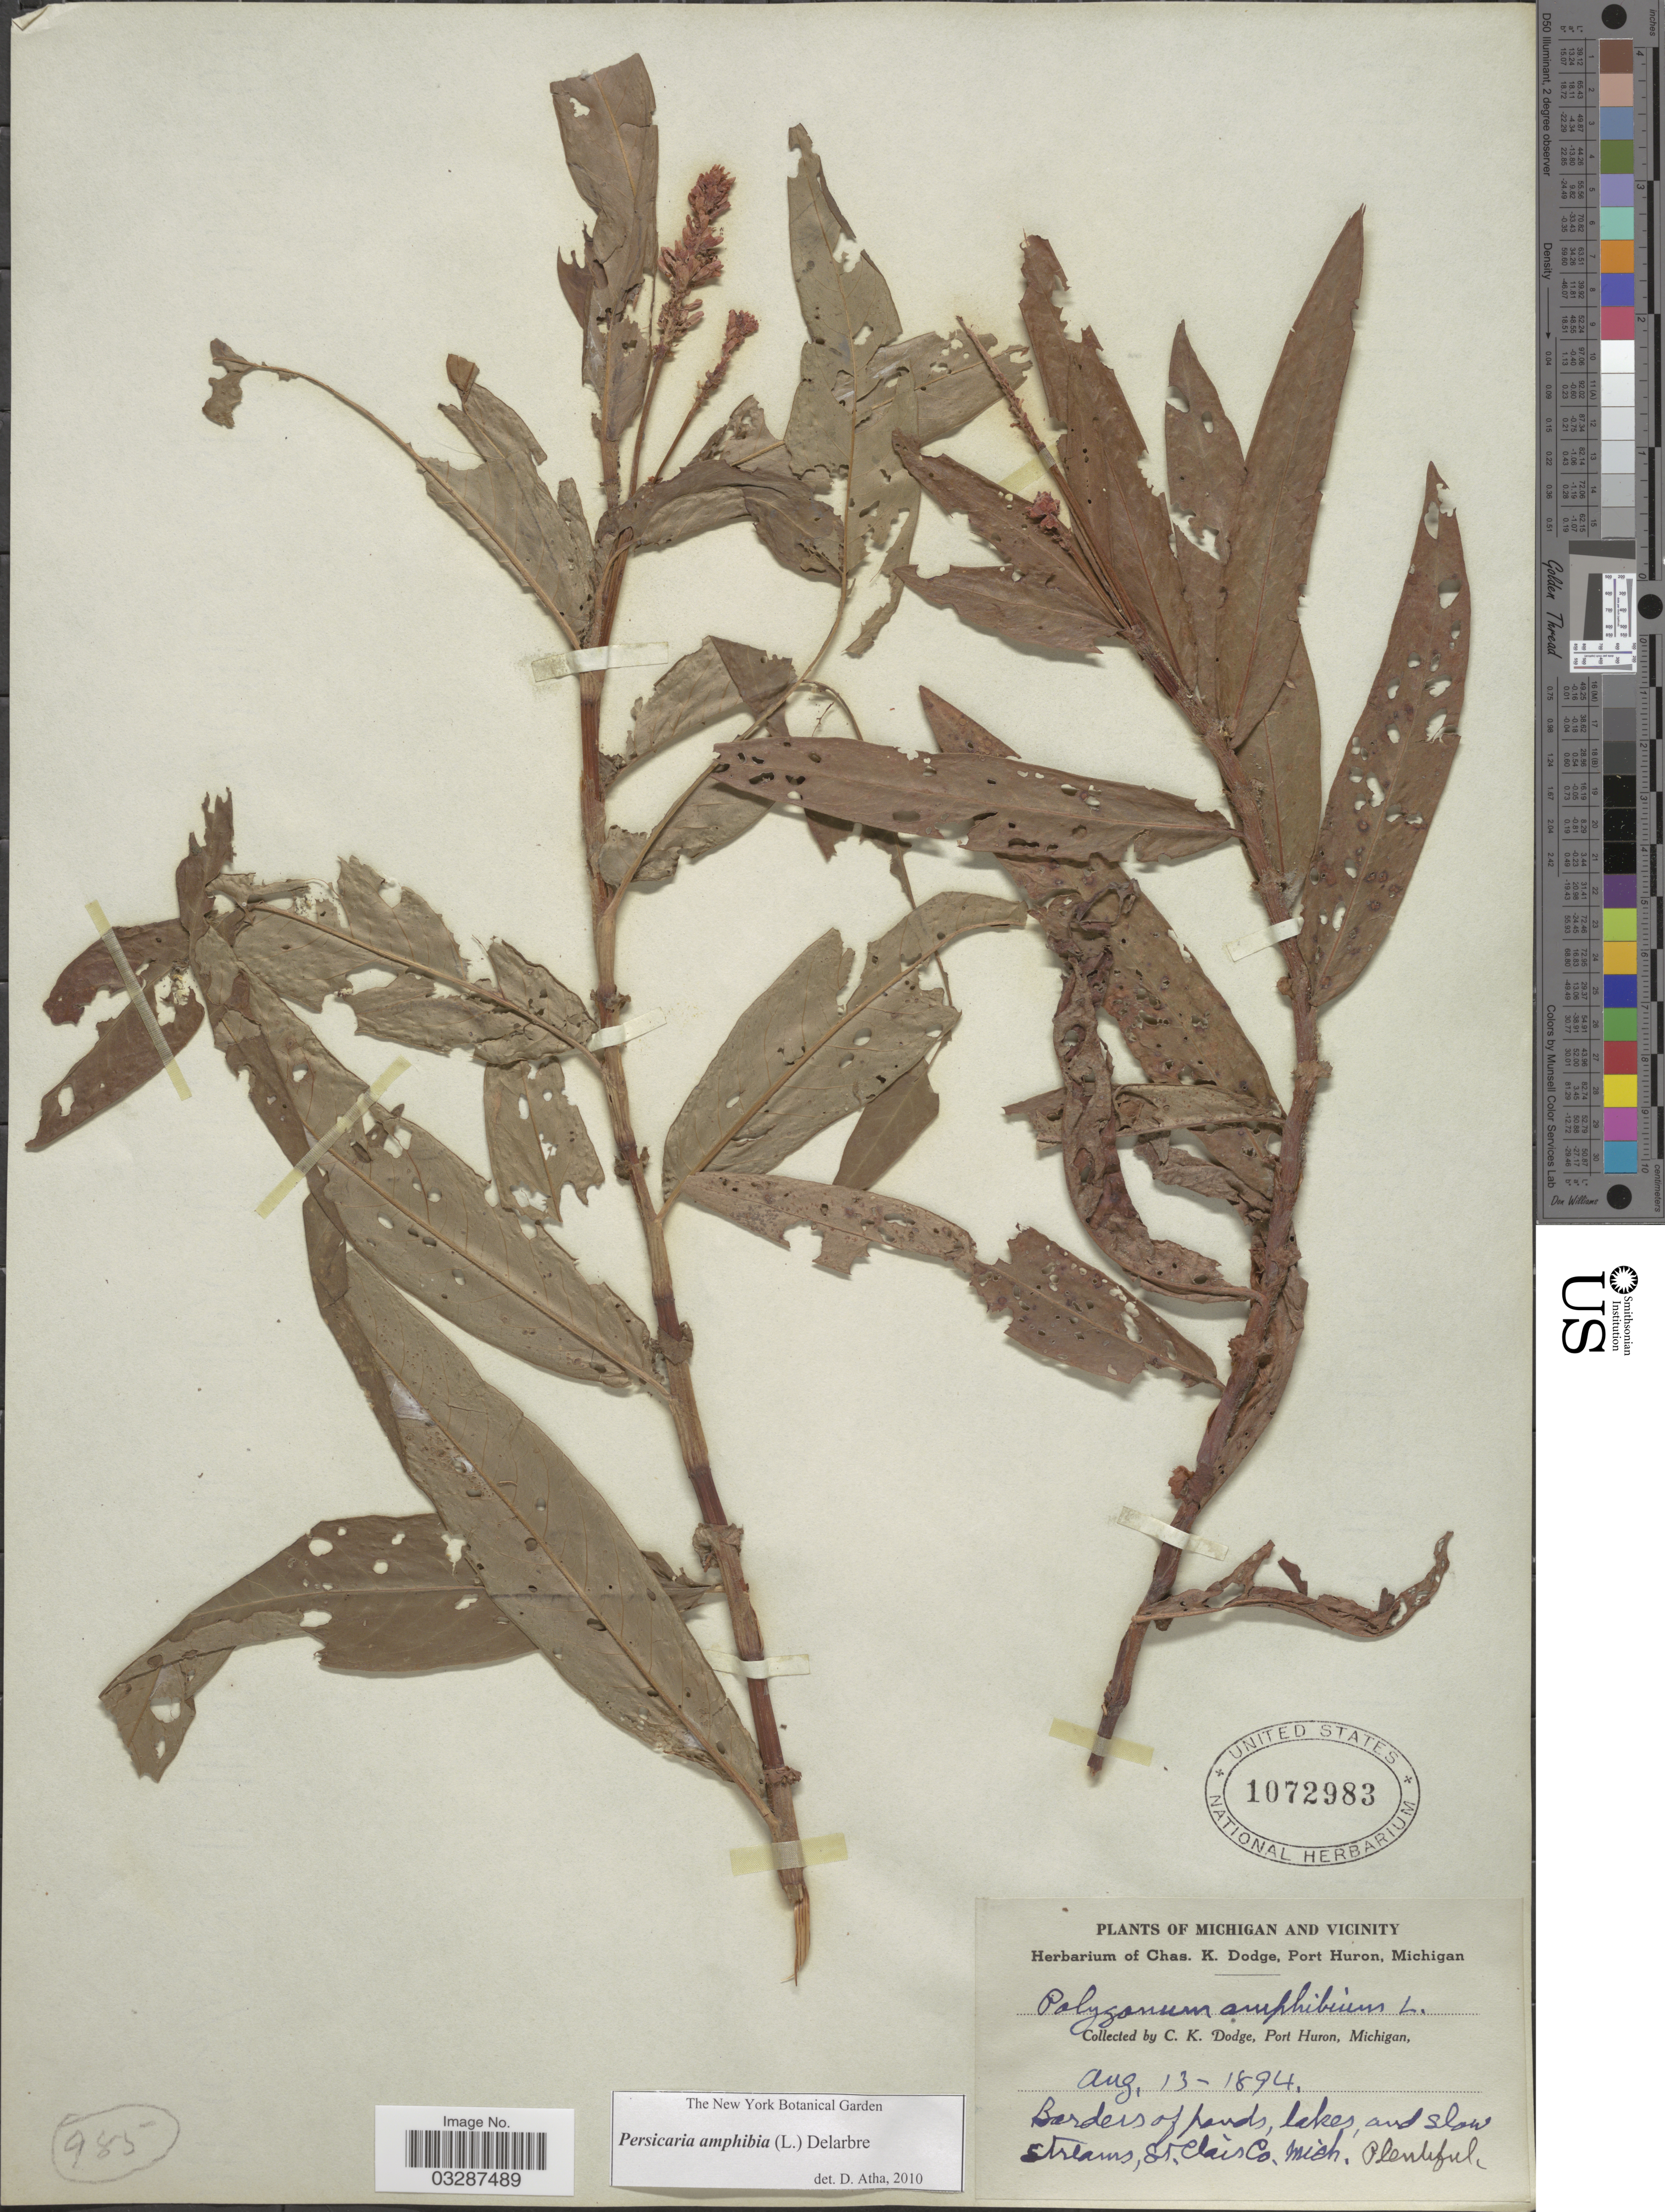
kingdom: Plantae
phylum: Tracheophyta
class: Magnoliopsida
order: Caryophyllales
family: Polygonaceae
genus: Persicaria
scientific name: Persicaria amphibia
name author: (L.) Delarbre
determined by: Atha, D. E.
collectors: C. K. Dodge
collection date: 1894-08-13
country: United States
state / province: Michigan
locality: Michigan and vicinity. St. Clair Co.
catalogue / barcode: US 1072983